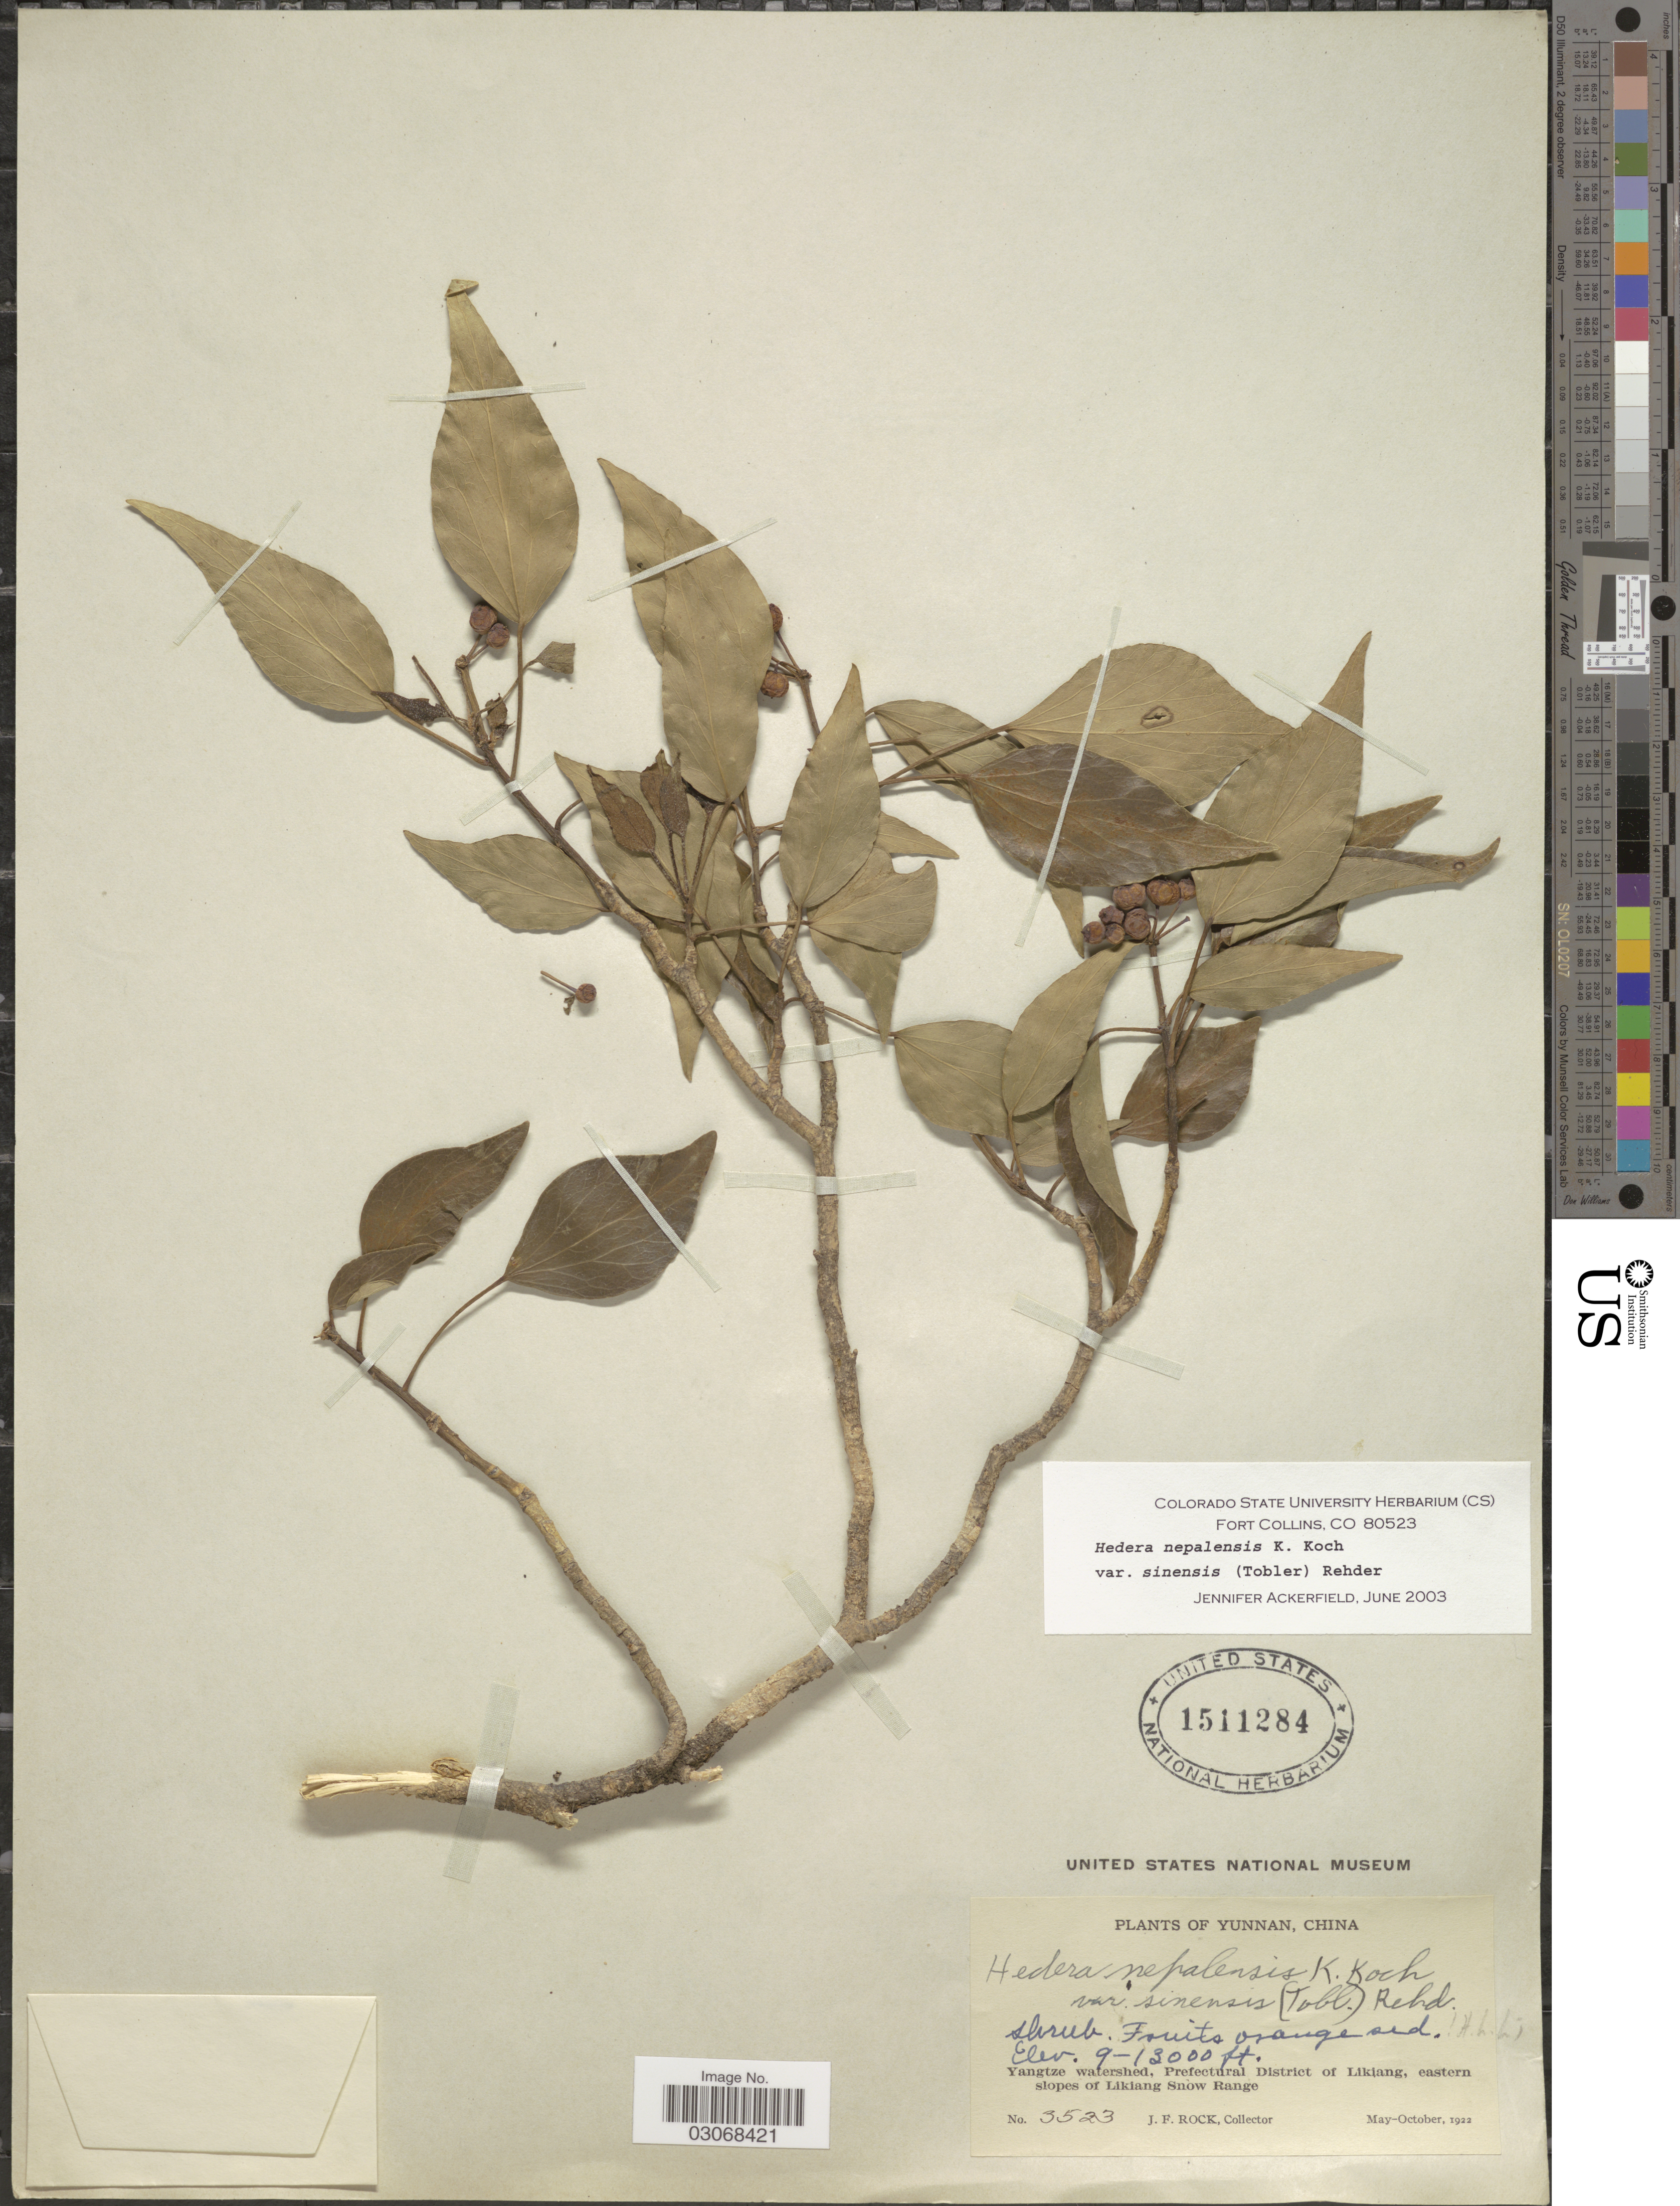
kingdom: Plantae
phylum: Tracheophyta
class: Magnoliopsida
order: Apiales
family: Araliaceae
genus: Hedera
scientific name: Hedera nepalensis var. sinensis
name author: (Tobler) Rehder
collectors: J. Rock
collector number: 3523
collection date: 1922-05/1922-10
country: China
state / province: Yunnan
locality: Yangtze watershed, Prefectural District of Likiang, eastern slopes of Likiang Snow Range.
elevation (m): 2743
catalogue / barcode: US 1511284